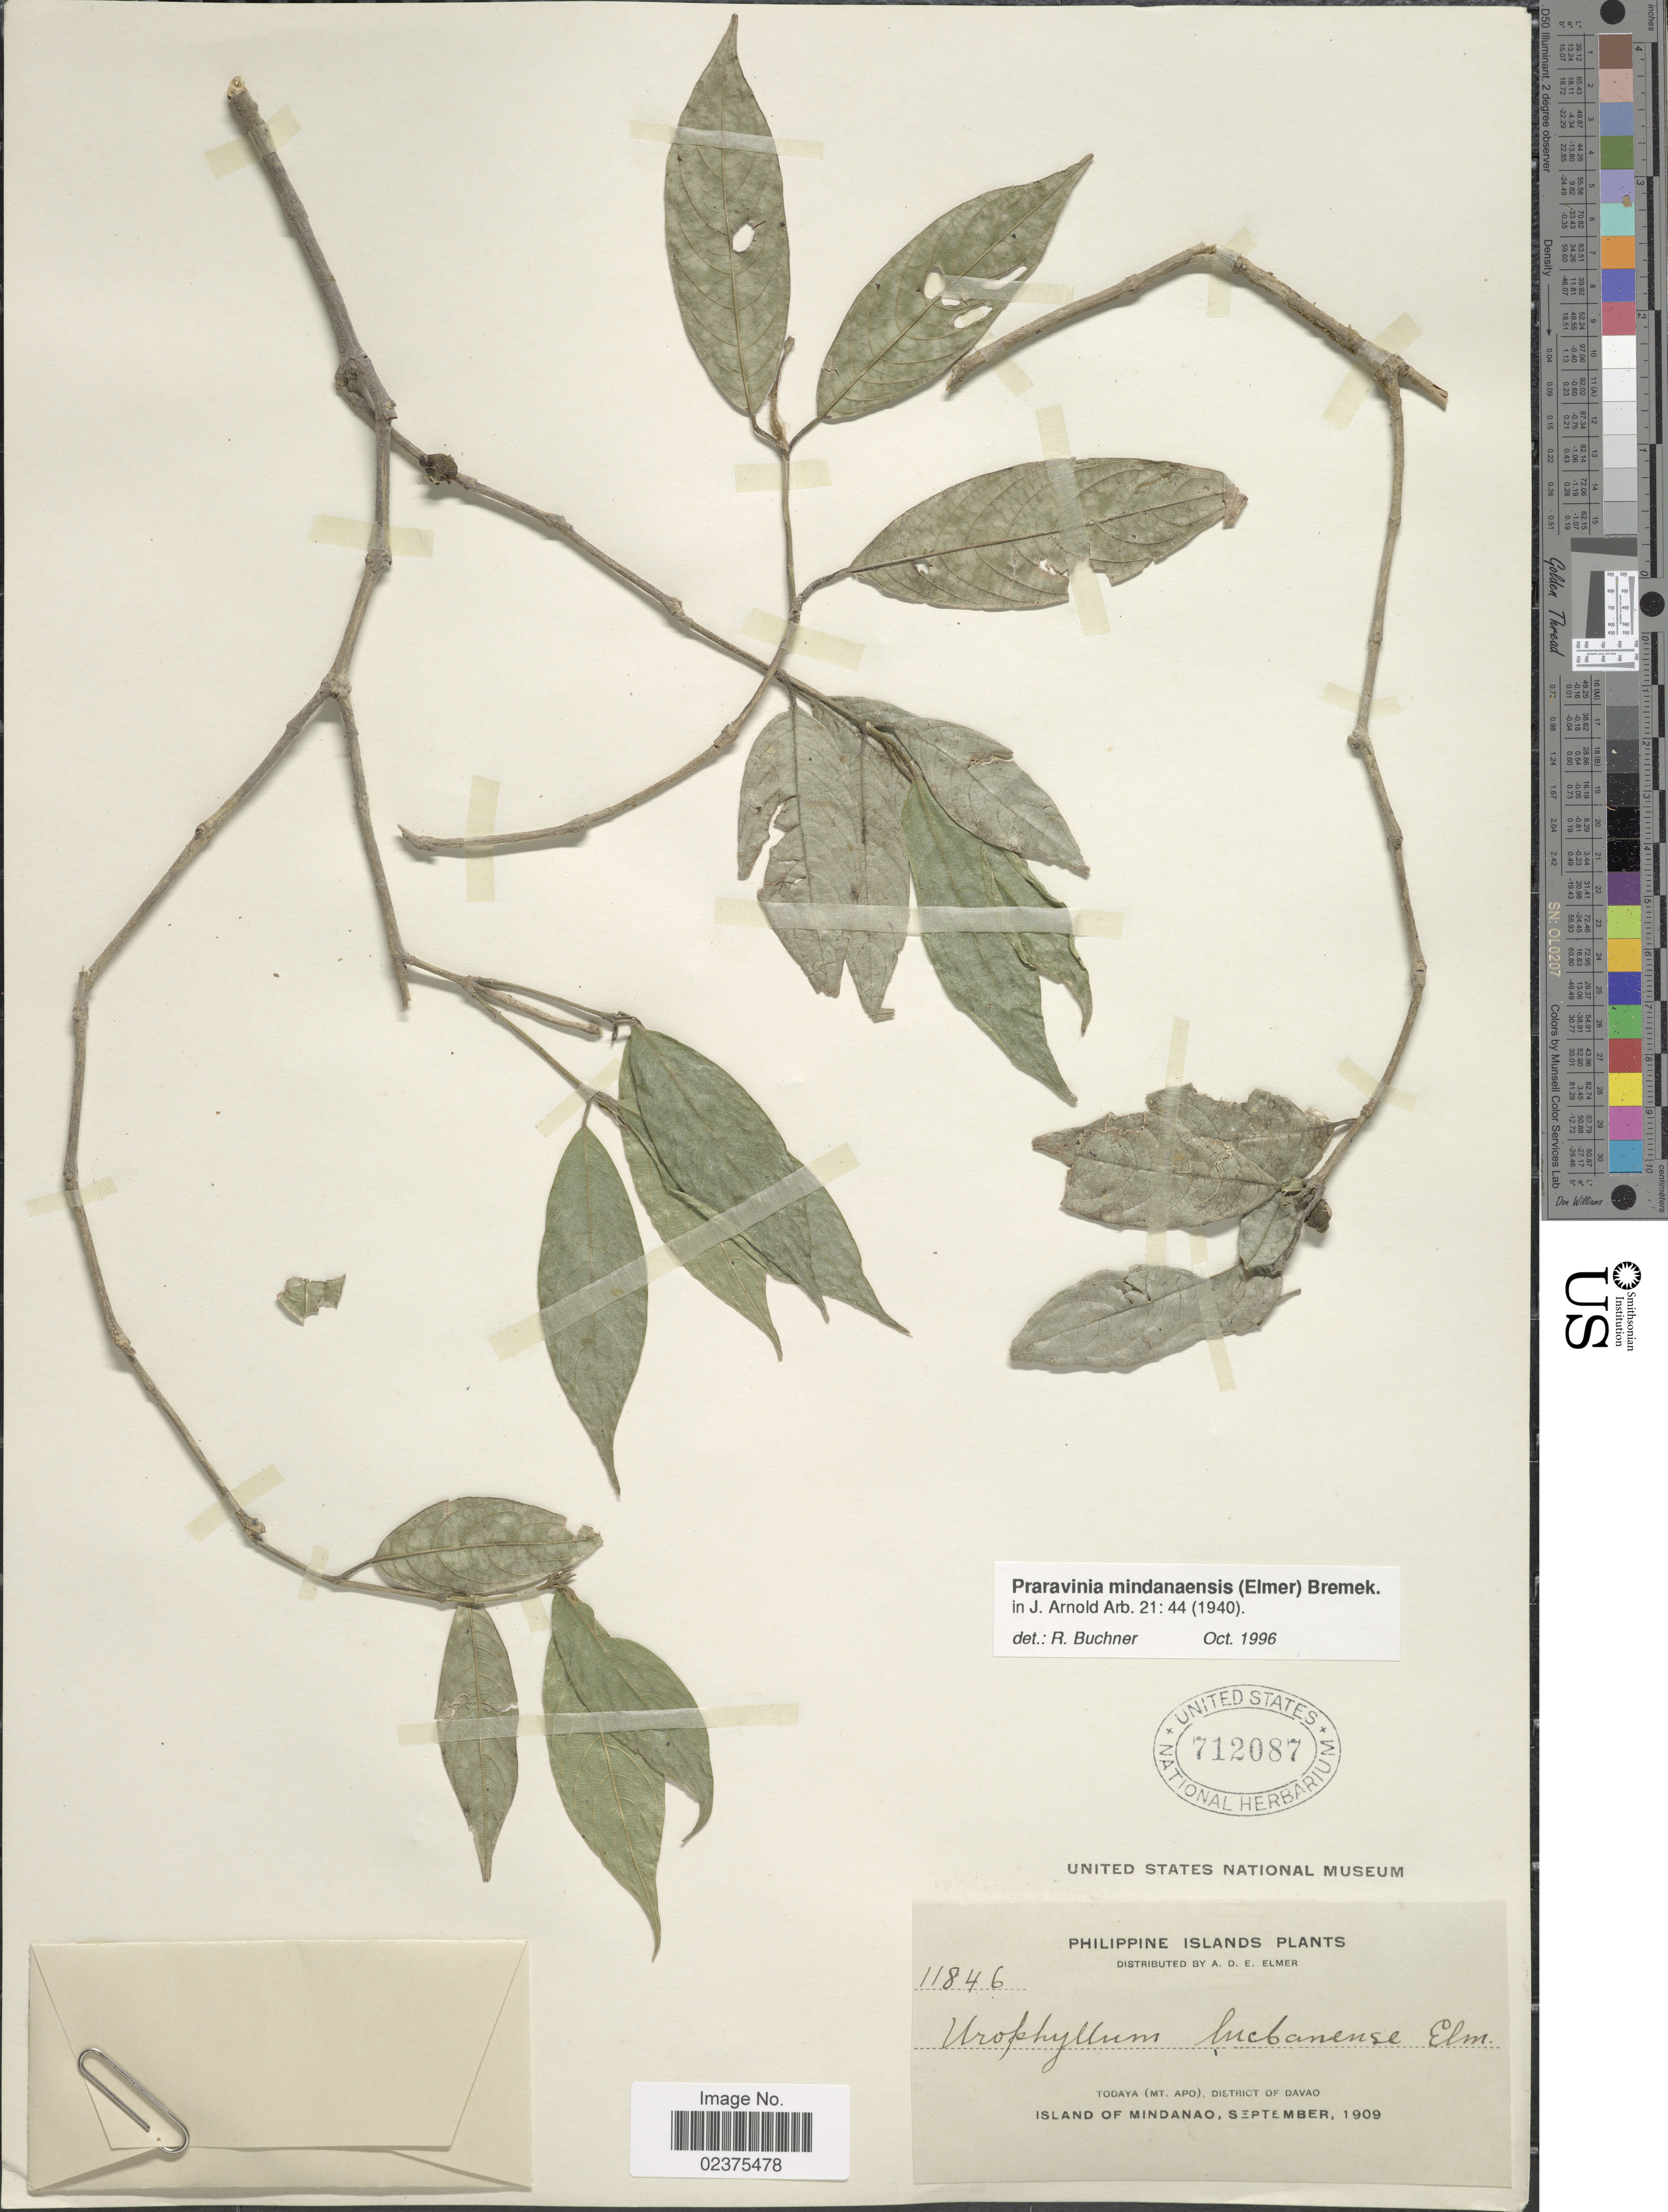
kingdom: Plantae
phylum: Tracheophyta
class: Magnoliopsida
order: Gentianales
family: Rubiaceae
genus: Praravinia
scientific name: Praravinia mindanaensis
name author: (Elmer) Bremek.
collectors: A. D. E. Elmer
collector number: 11846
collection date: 1909-09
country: Philippines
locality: Todaya (Mt. Apo) District of Davao, Island of Mindanao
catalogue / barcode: US 712087